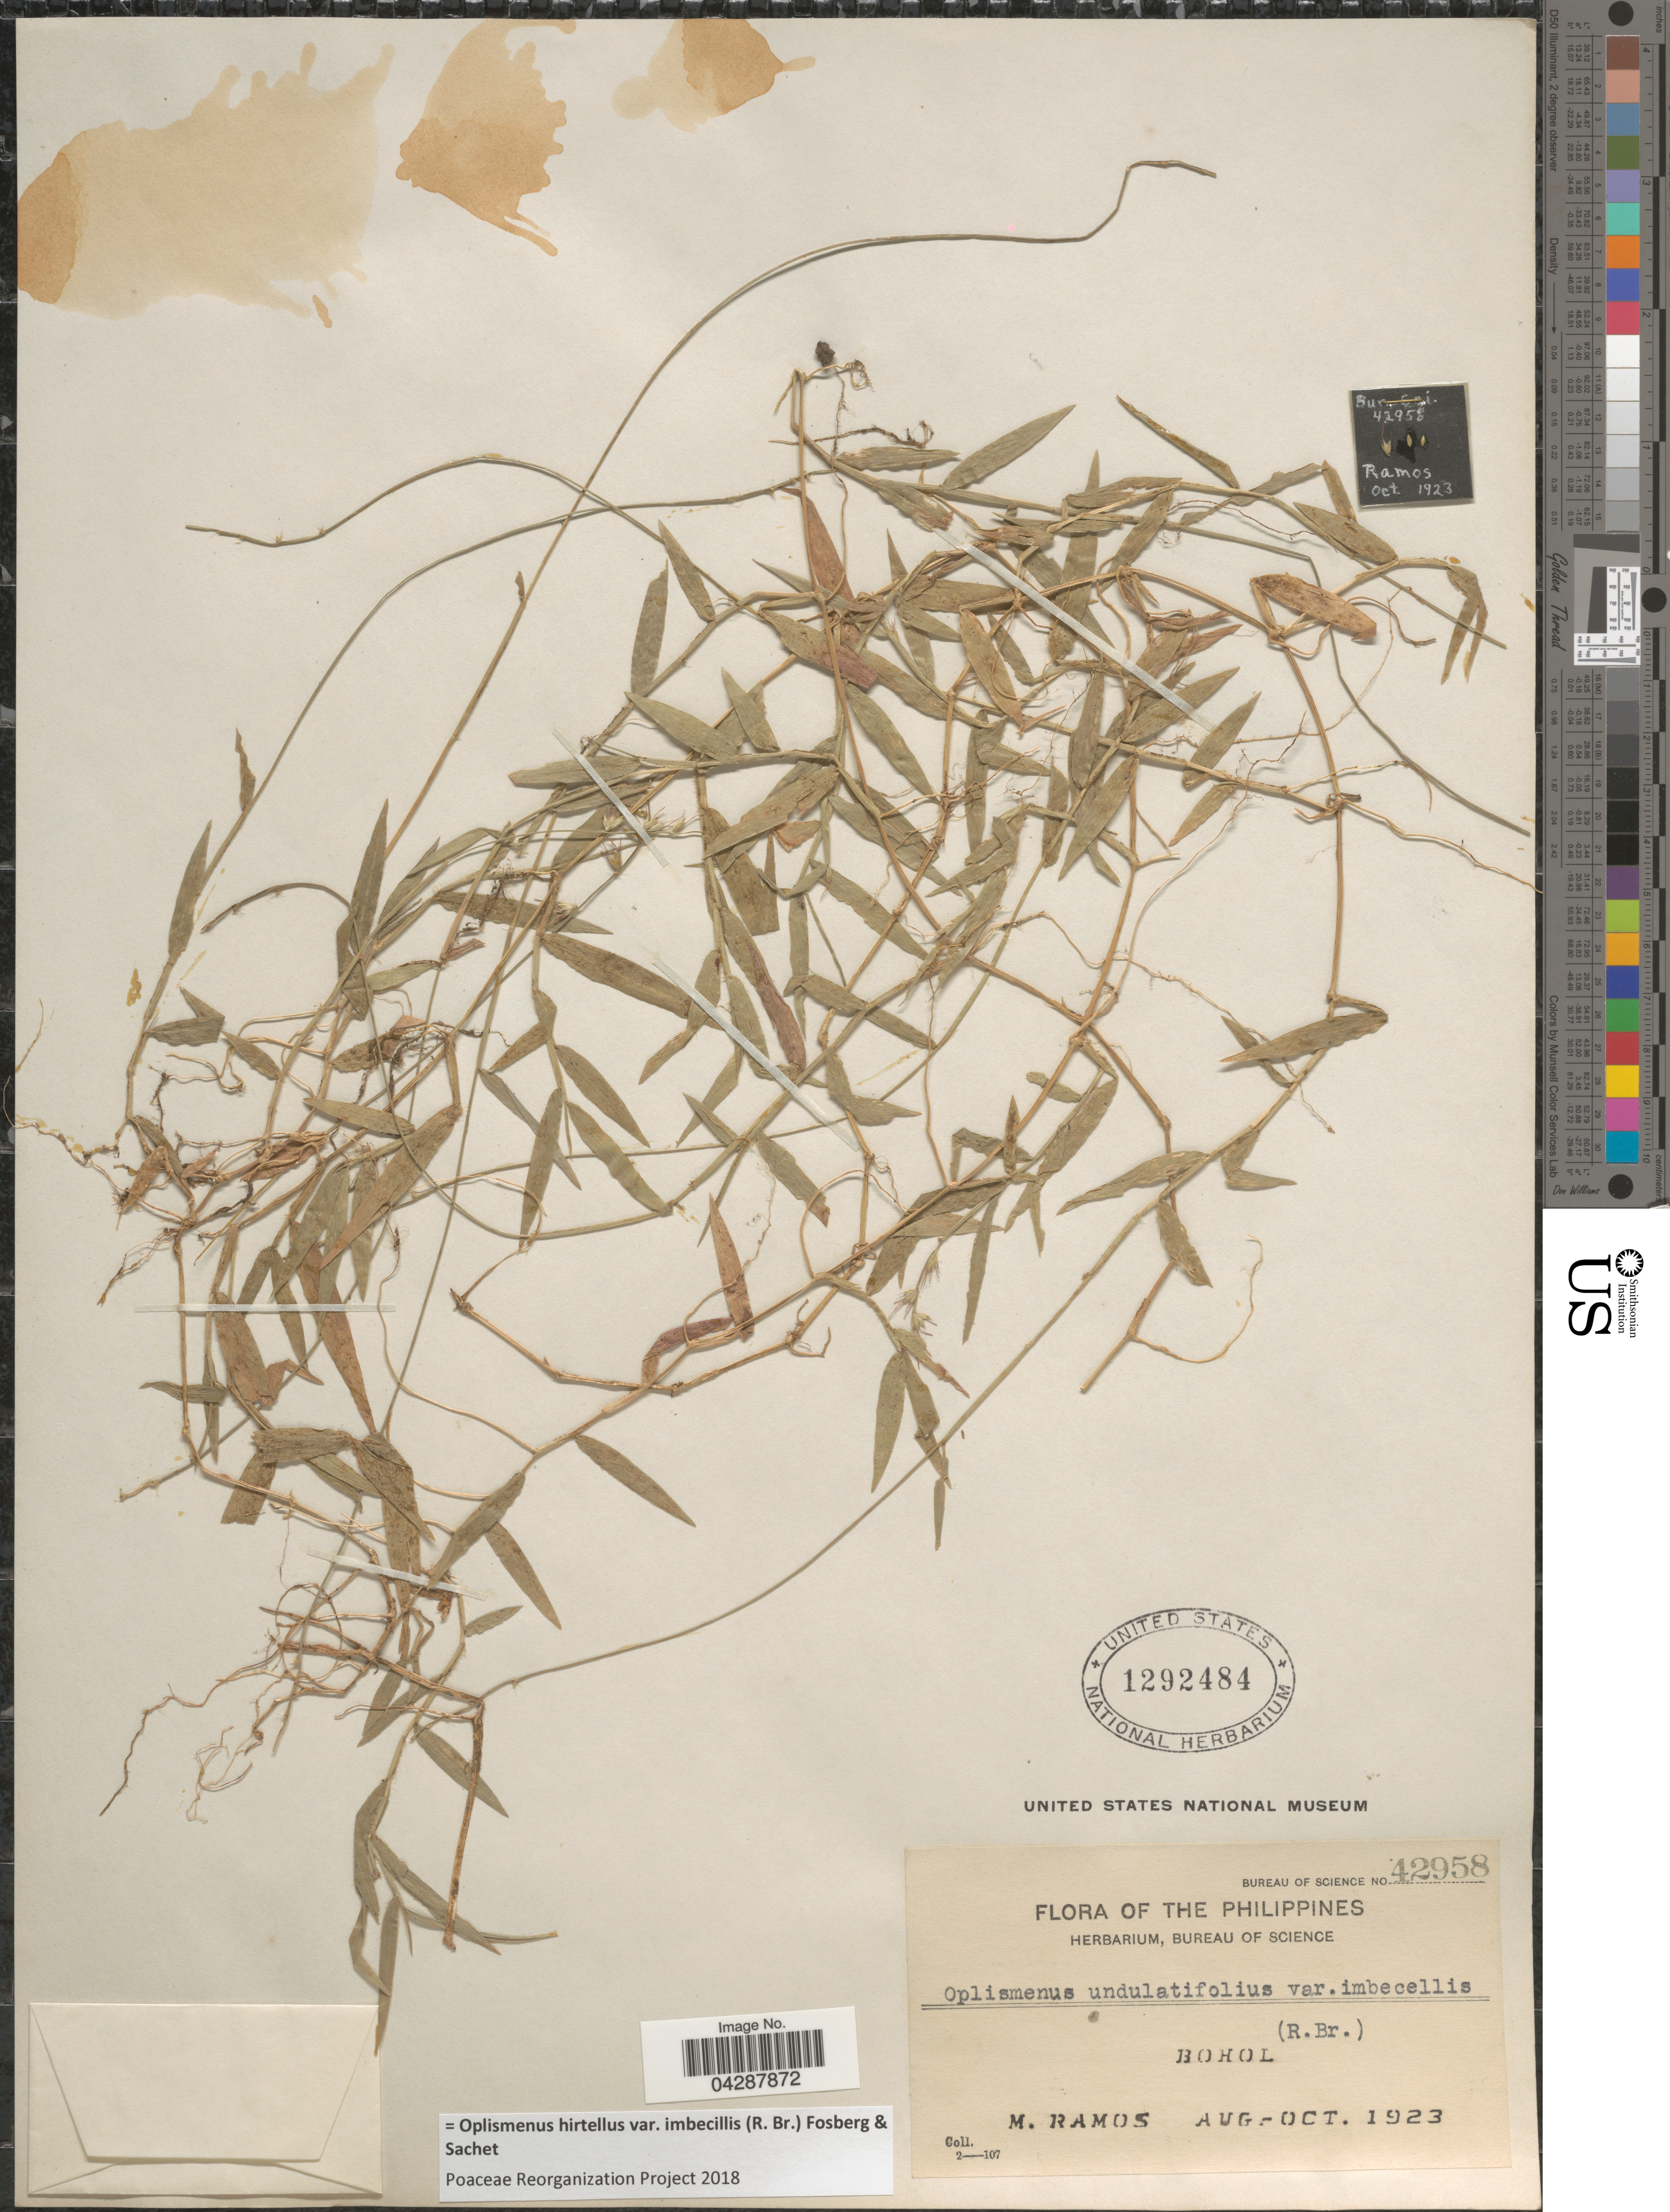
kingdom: Plantae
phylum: Tracheophyta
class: Liliopsida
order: Poales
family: Poaceae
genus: Oplismenus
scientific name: Oplismenus hirtellus var. imbecillis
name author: (R. Br.) Fosberg & Sachet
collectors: M. Ramos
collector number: Bureau of Science 42958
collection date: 1923-08/1923-10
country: Philippines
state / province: Central Visayas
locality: Bohol.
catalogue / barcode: US 1292484